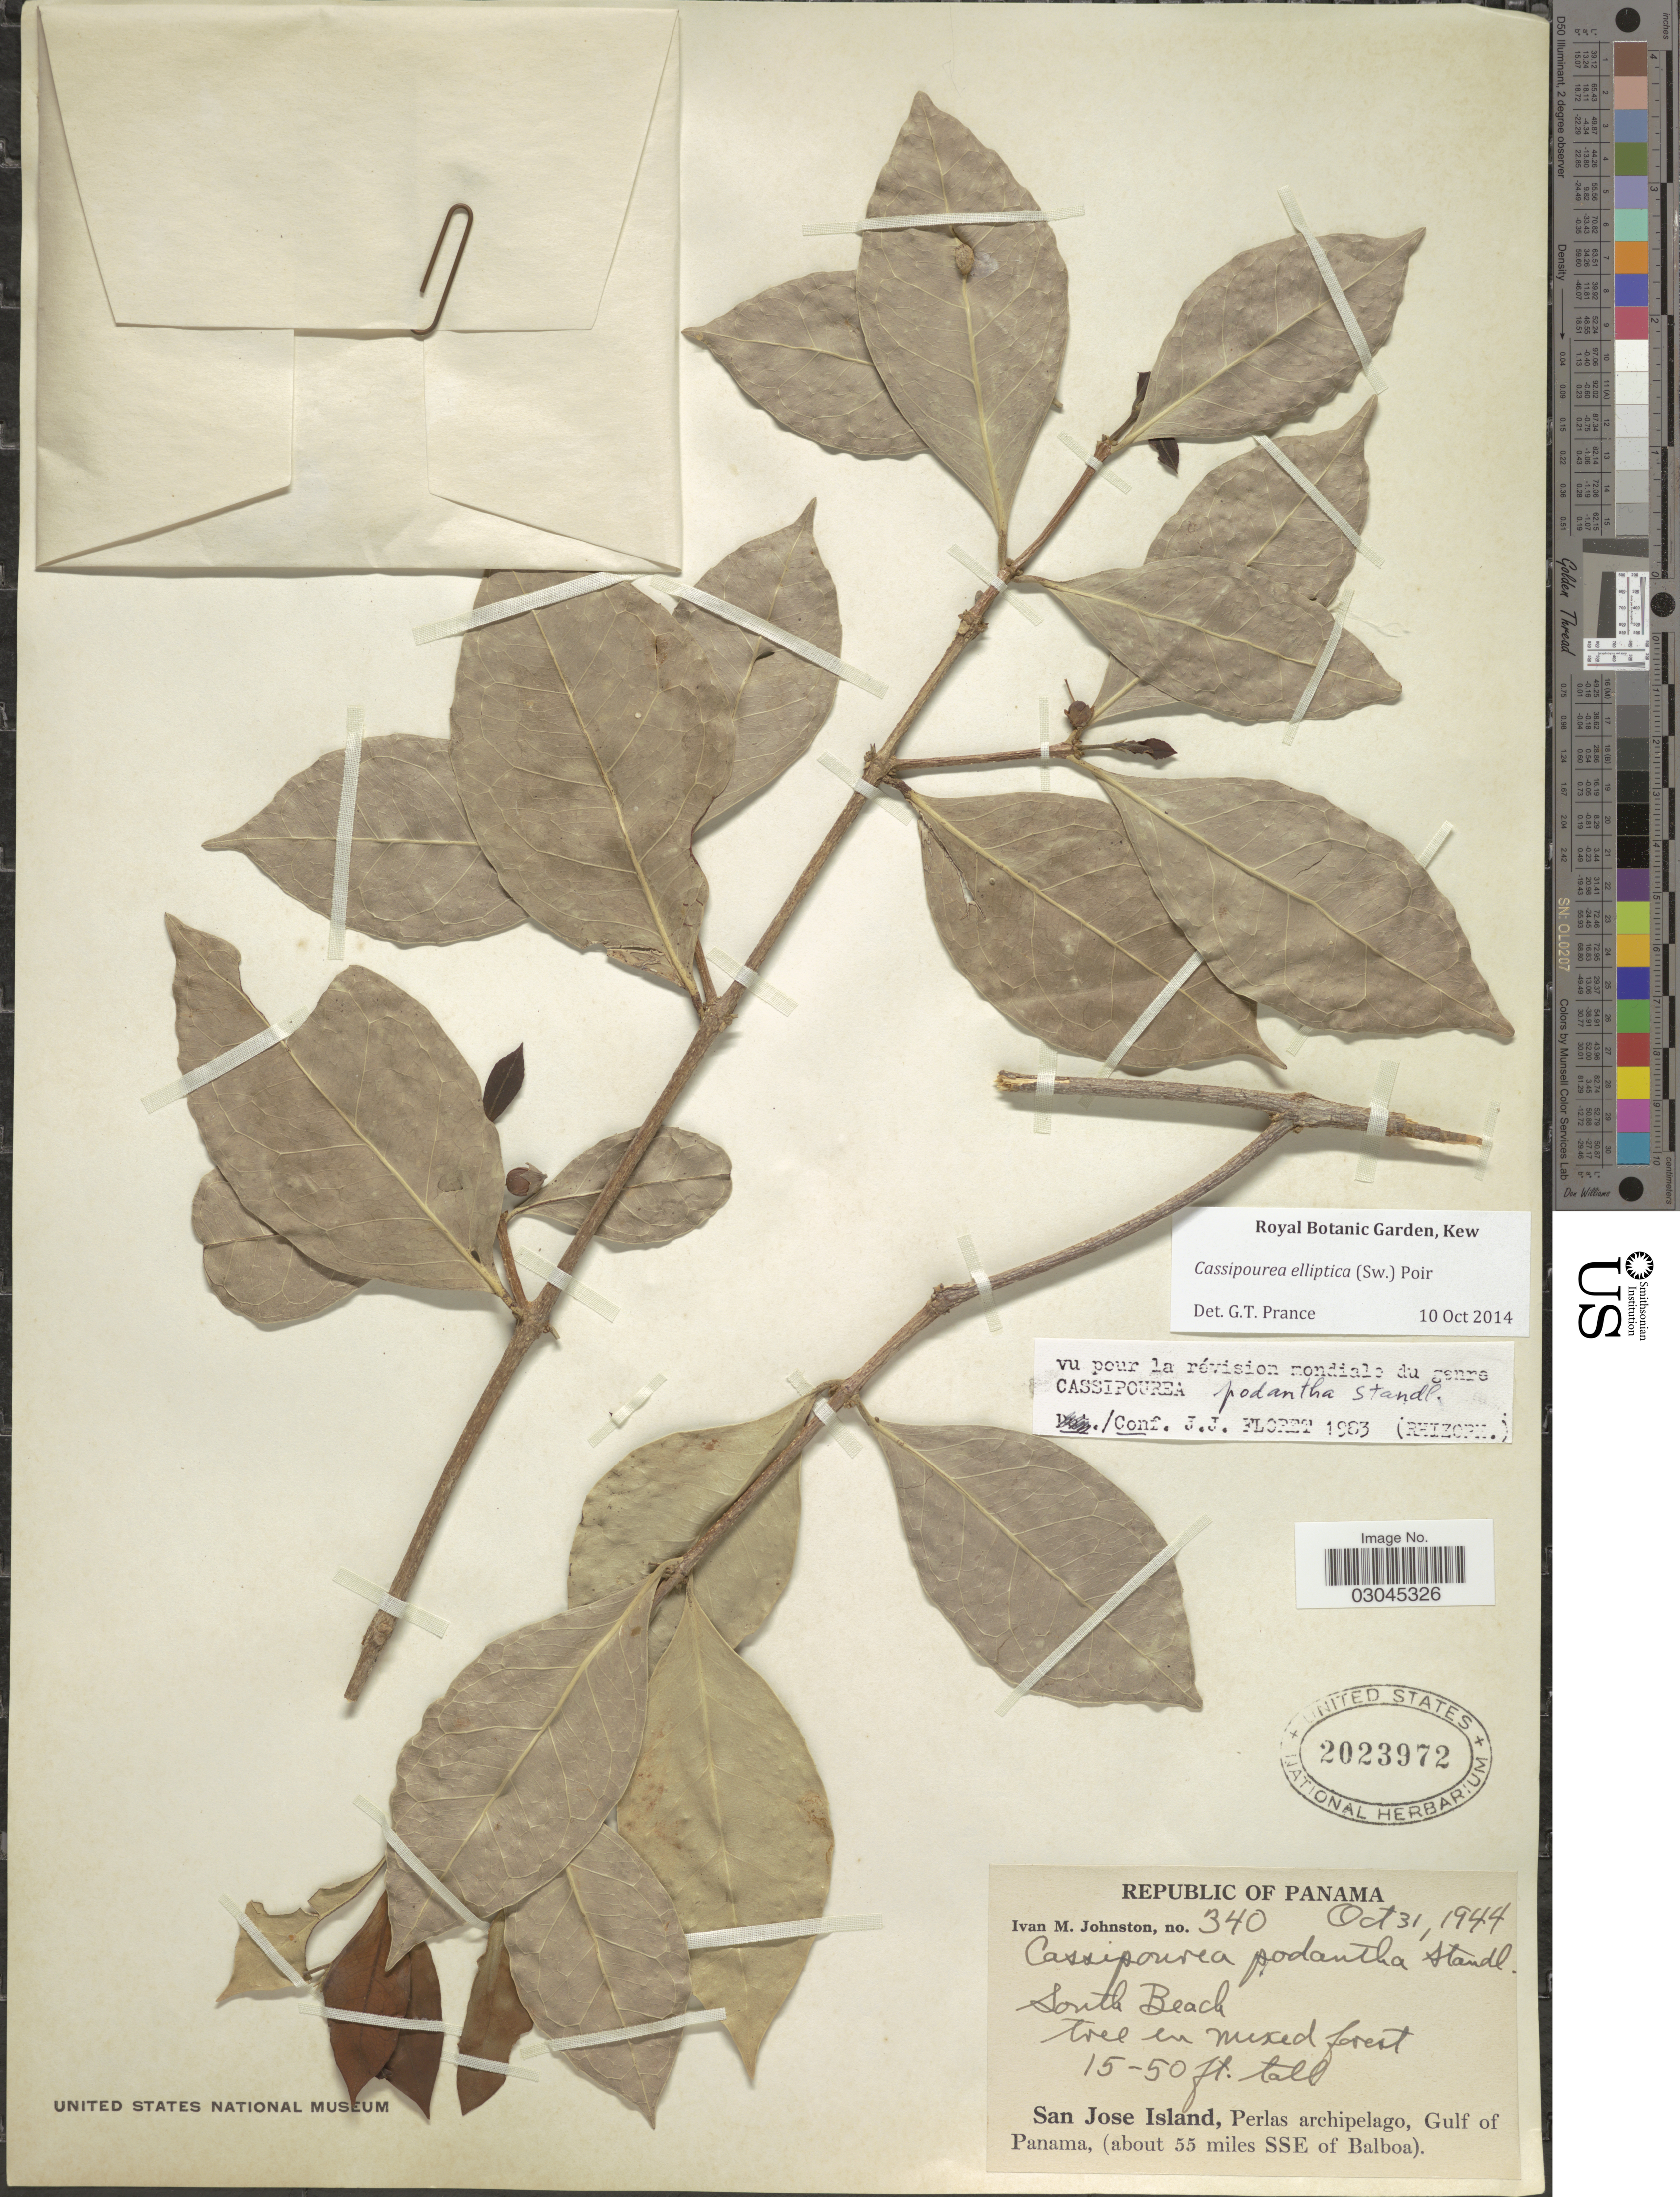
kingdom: Plantae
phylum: Tracheophyta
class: Magnoliopsida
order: Malpighiales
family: Rhizophoraceae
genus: Cassipourea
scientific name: Cassipourea elliptica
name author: (Sw.) Poir.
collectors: I.M. Johnston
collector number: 340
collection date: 1944-10-31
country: Panama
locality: Republic of Panama. South Beach. San Jose Island, Perlas archipelago, Gulf of Panama, (about 55 miles SSE of Balboa).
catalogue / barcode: US 2023972